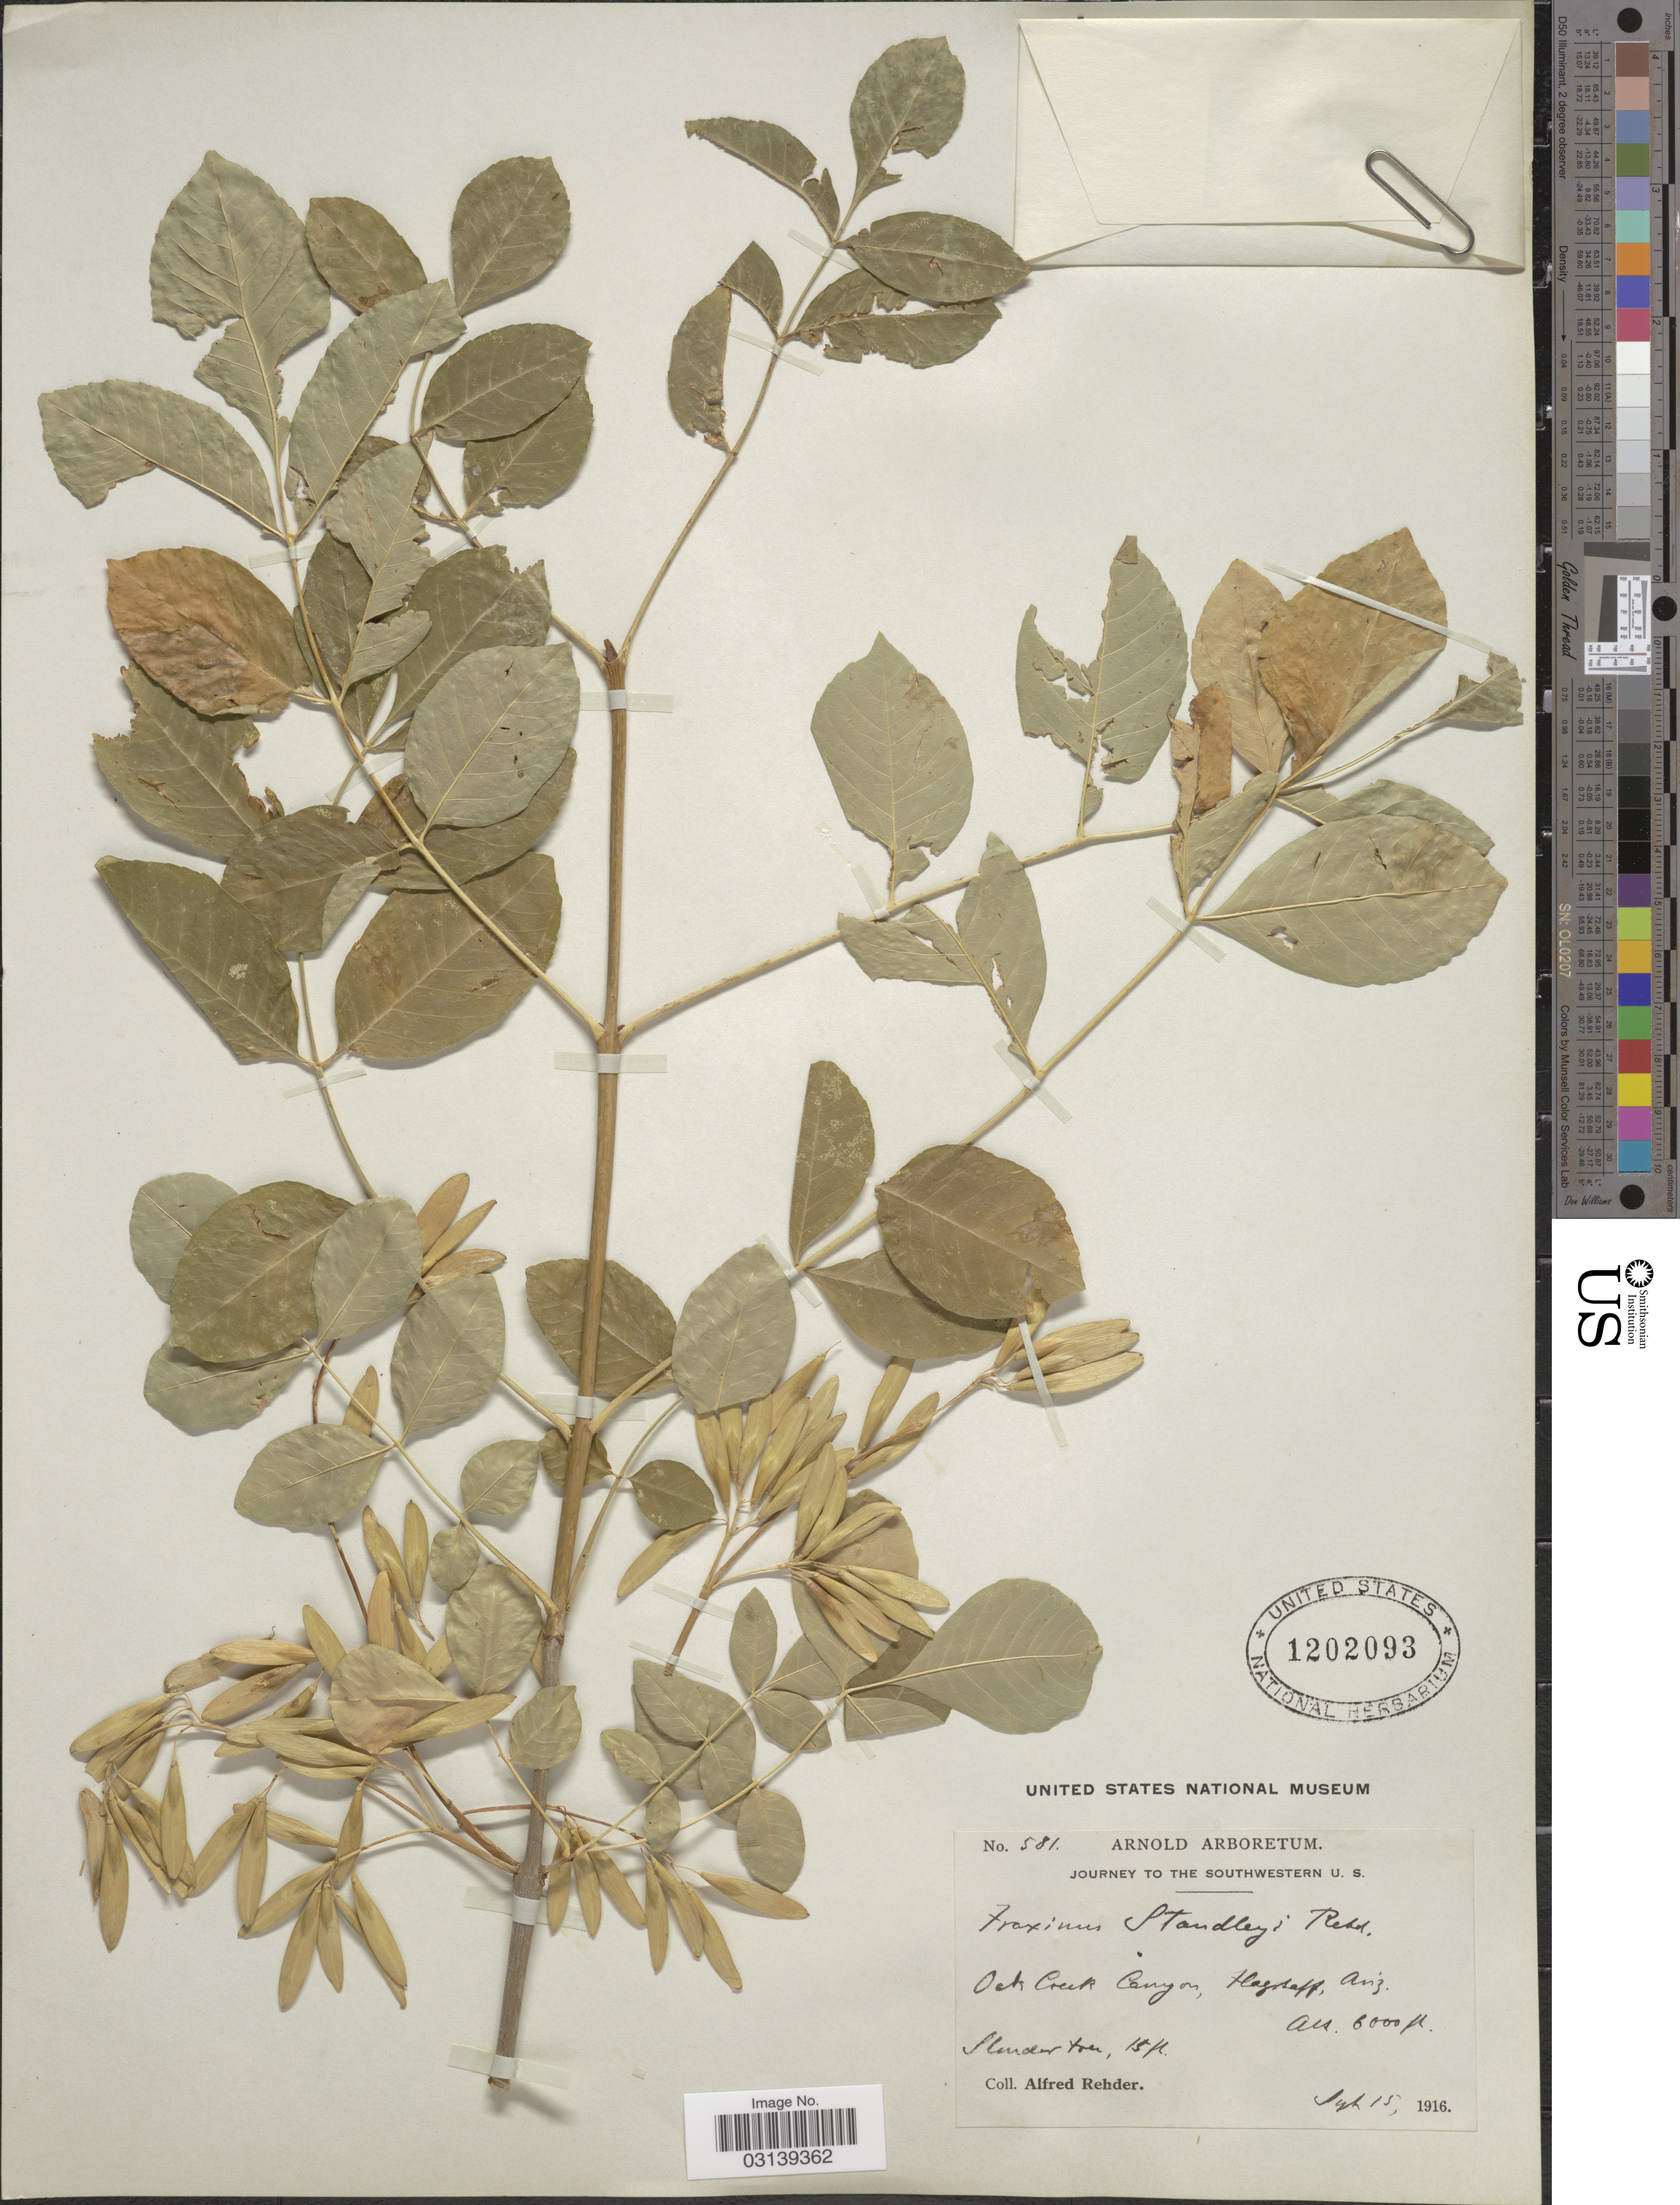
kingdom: Plantae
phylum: Tracheophyta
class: Magnoliopsida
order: Lamiales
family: Oleaceae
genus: Fraxinus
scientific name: Fraxinus velutina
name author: Torr.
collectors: A. Rehder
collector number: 581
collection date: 1916-09-15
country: United States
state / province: Arizona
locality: The Southwestern U. S., Oak Creek Canyon, Flagstaff.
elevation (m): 1829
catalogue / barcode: US 1202093